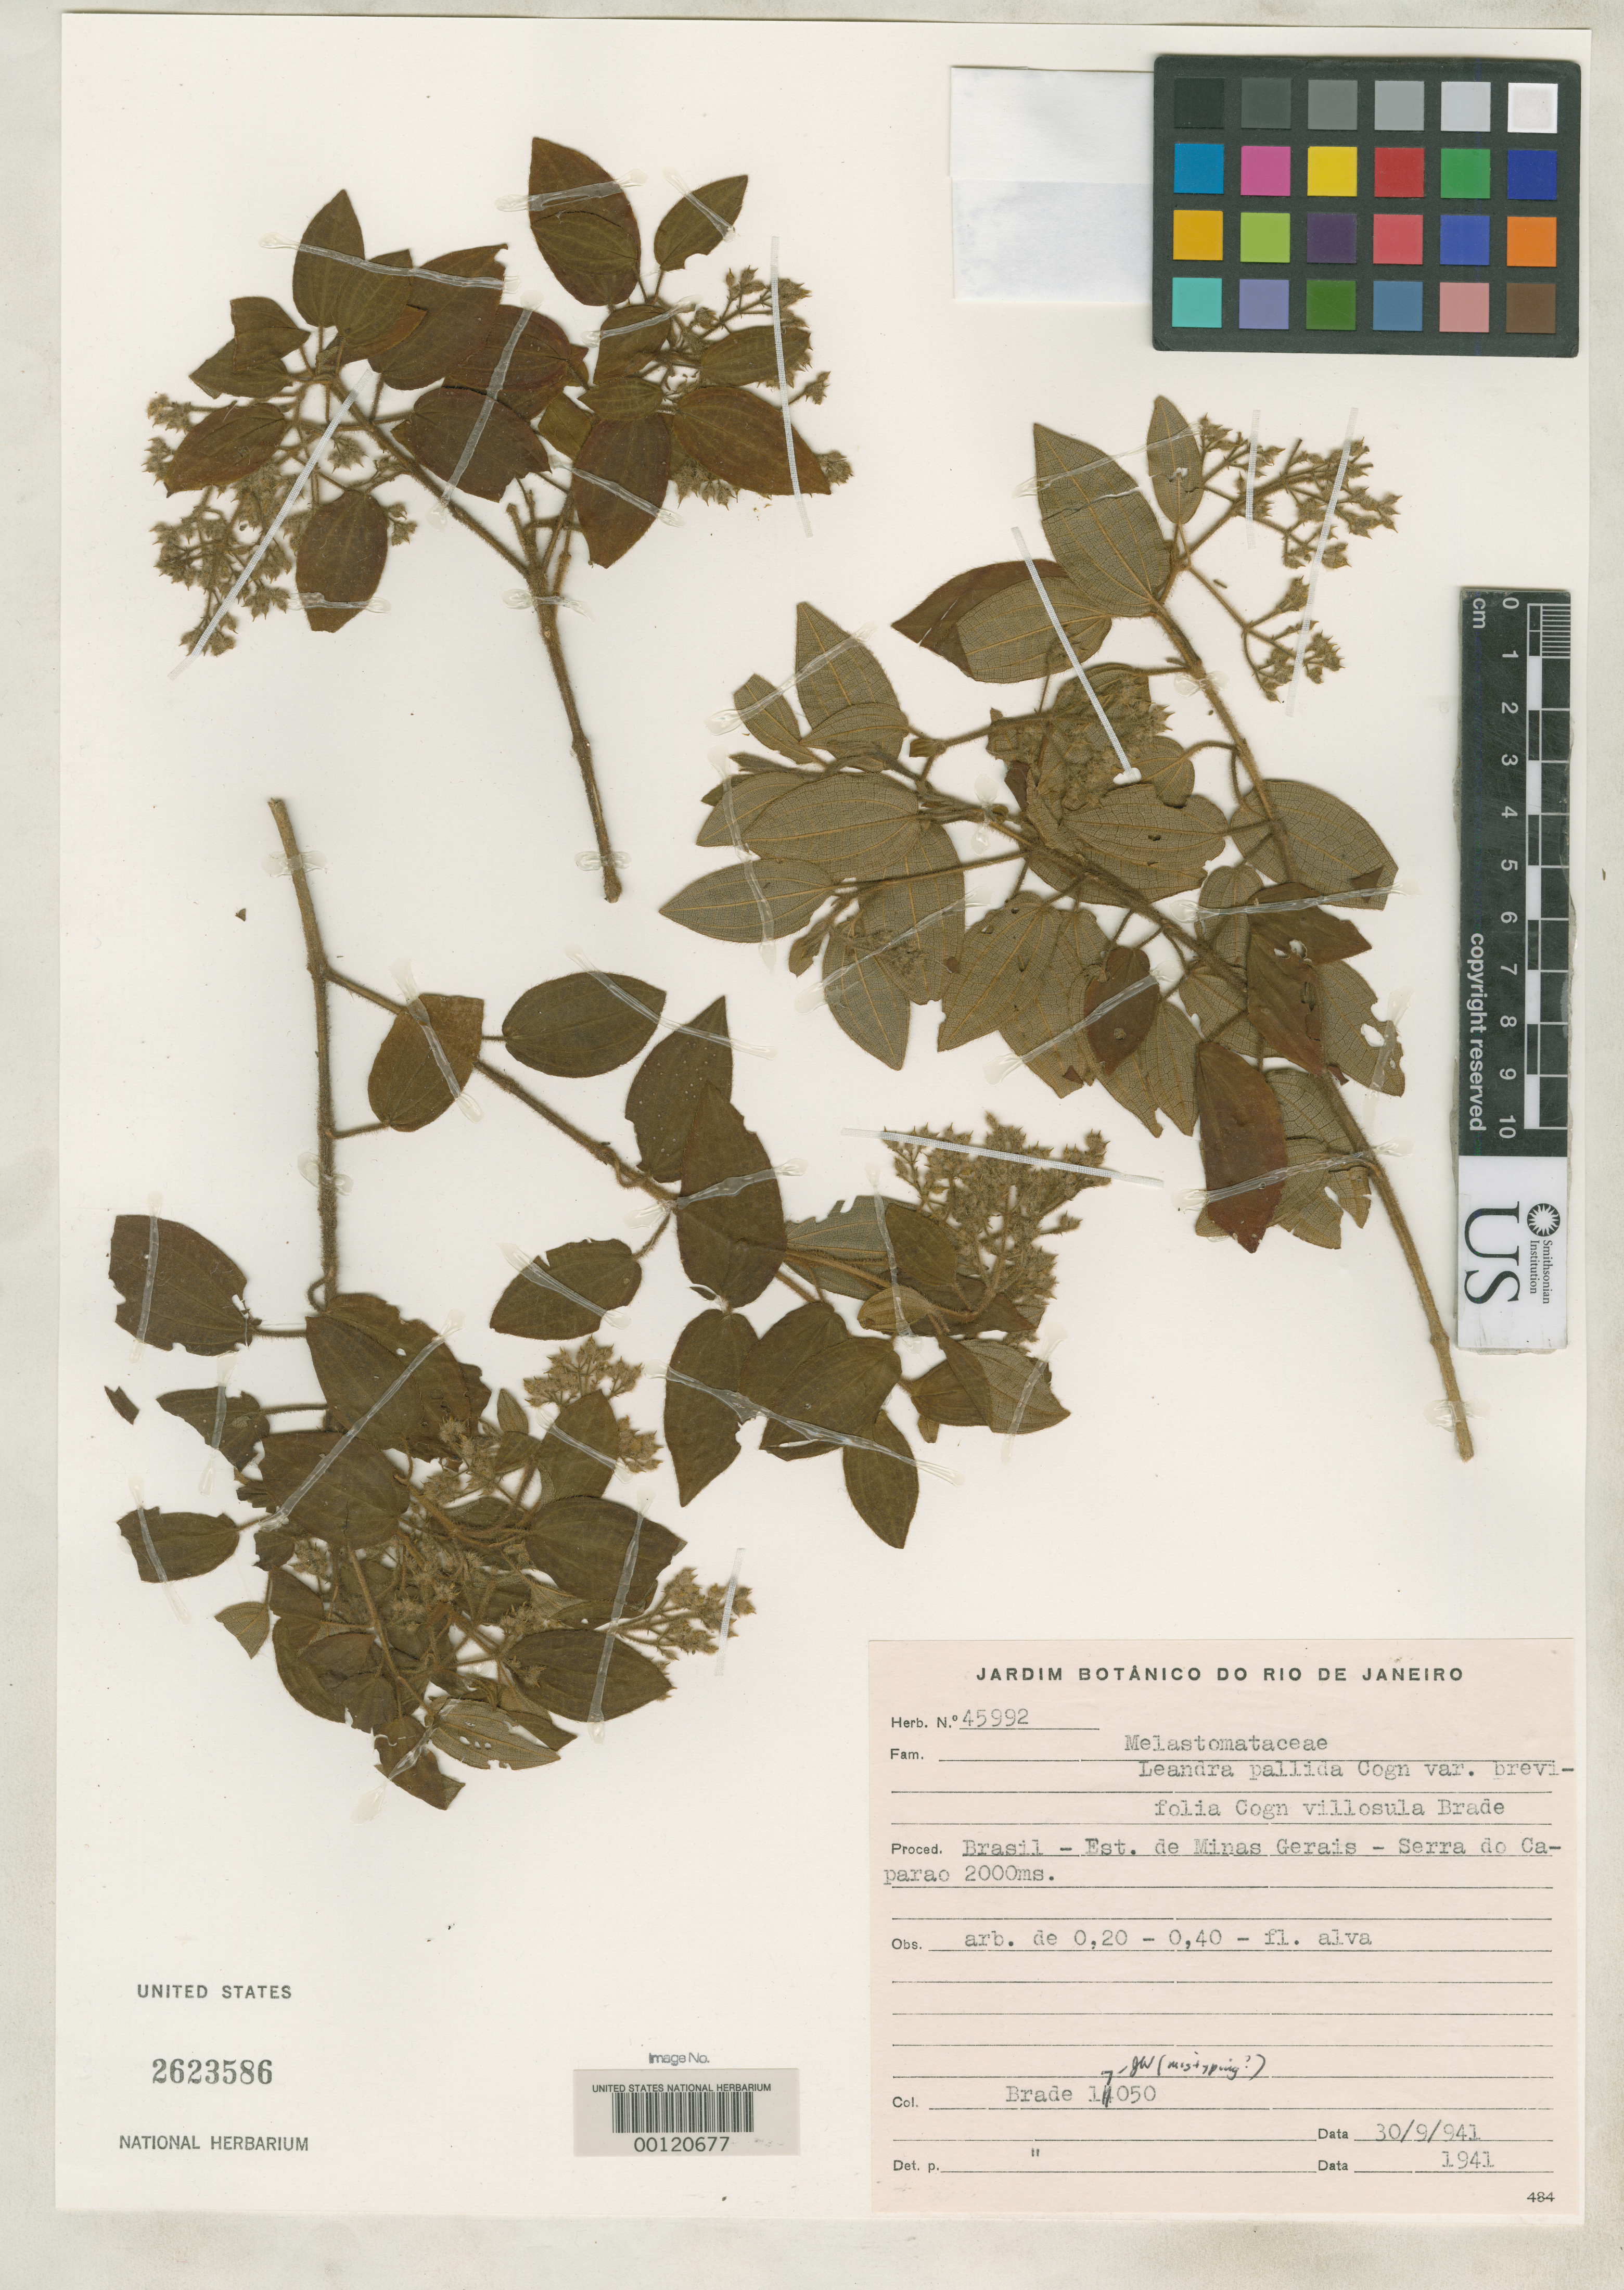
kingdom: Plantae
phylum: Tracheophyta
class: Magnoliopsida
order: Myrtales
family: Melastomataceae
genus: Leandra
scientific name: Leandra pallida f. villosula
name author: Brade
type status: Isotype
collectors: A. C. Brade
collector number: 17050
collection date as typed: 30 Sep 1941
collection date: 1941-09-30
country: Brazil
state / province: Minas Gerais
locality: Serra do Caparao.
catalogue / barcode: US 2623586